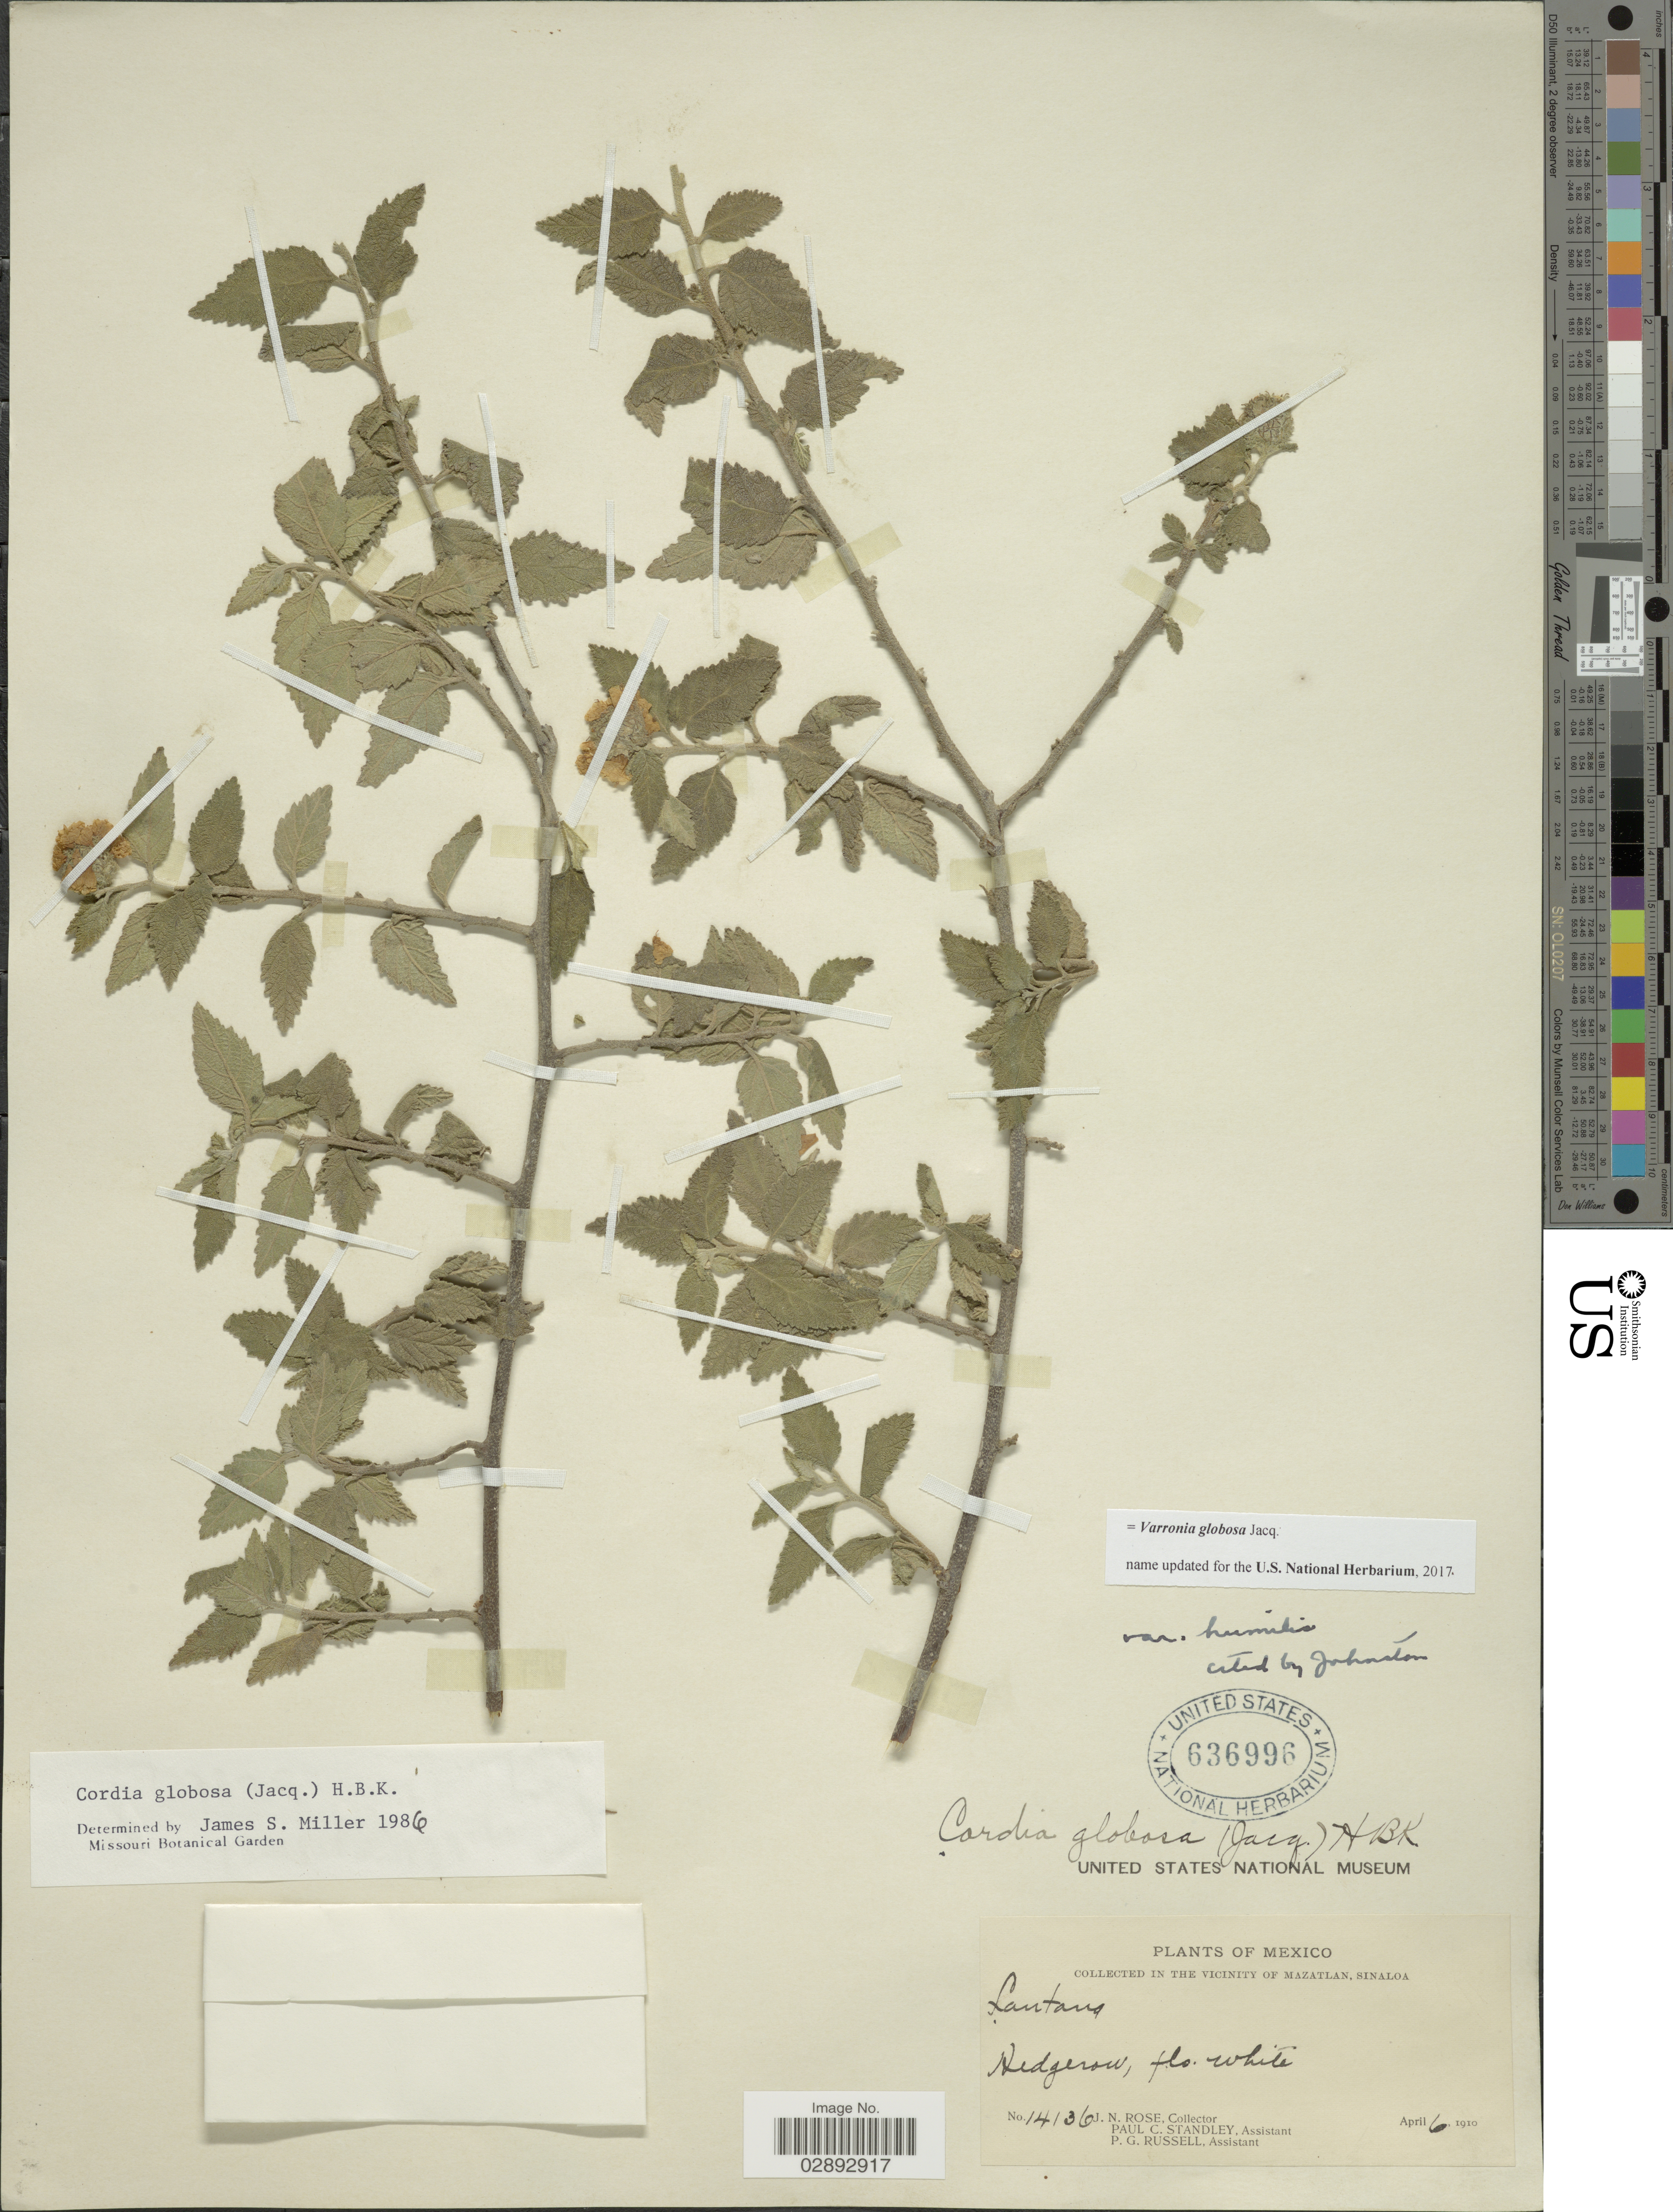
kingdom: Plantae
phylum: Tracheophyta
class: Magnoliopsida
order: Boraginales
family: Cordiaceae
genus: Varronia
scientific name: Varronia globosa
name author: Jacq.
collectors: J. N. Rose, P. C. Standley & P. G. Russell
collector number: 14136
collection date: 1910-04-06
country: Mexico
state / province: Sinaloa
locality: In the Vicinity of Mazatlan. Hedgerow.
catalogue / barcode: US 636996